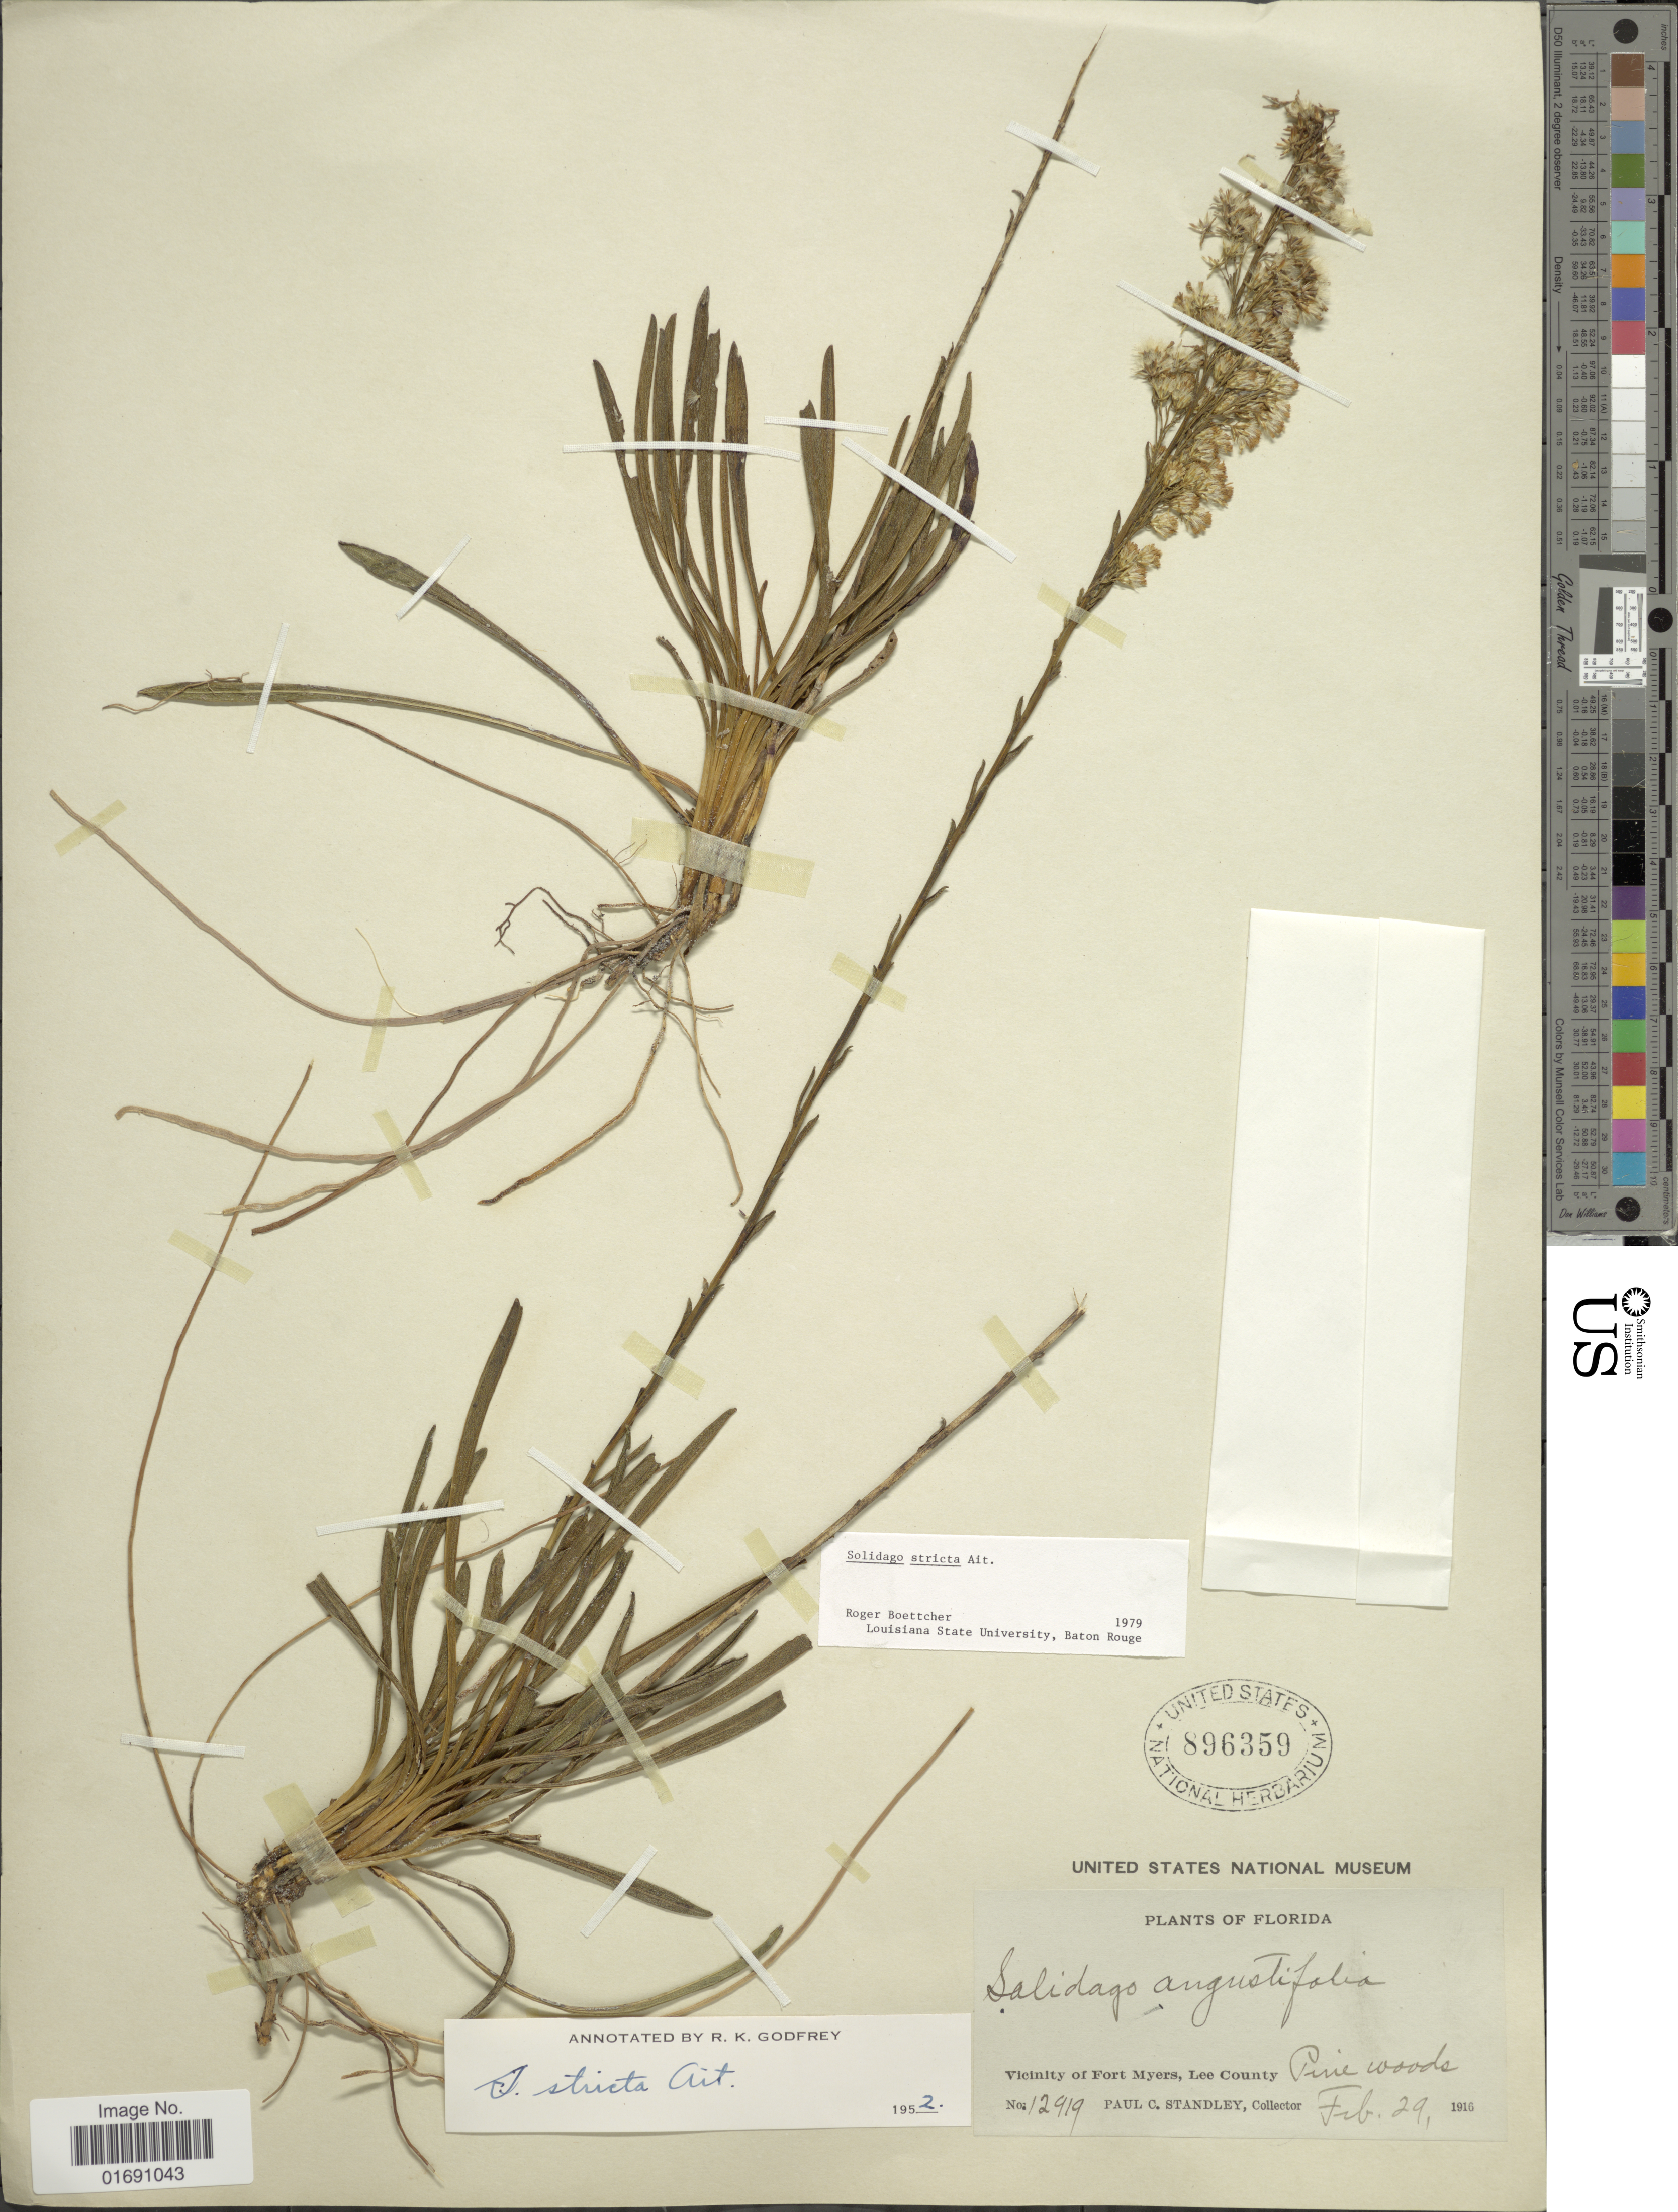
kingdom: Plantae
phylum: Tracheophyta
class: Magnoliopsida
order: Asterales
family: Asteraceae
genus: Solidago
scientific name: Solidago stricta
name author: Aiton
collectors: P. C. Standley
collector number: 12919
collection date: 1916-02-29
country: United States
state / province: Florida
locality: Vicinity of Fort Myers, lee County, Pine woods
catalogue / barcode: US 896359